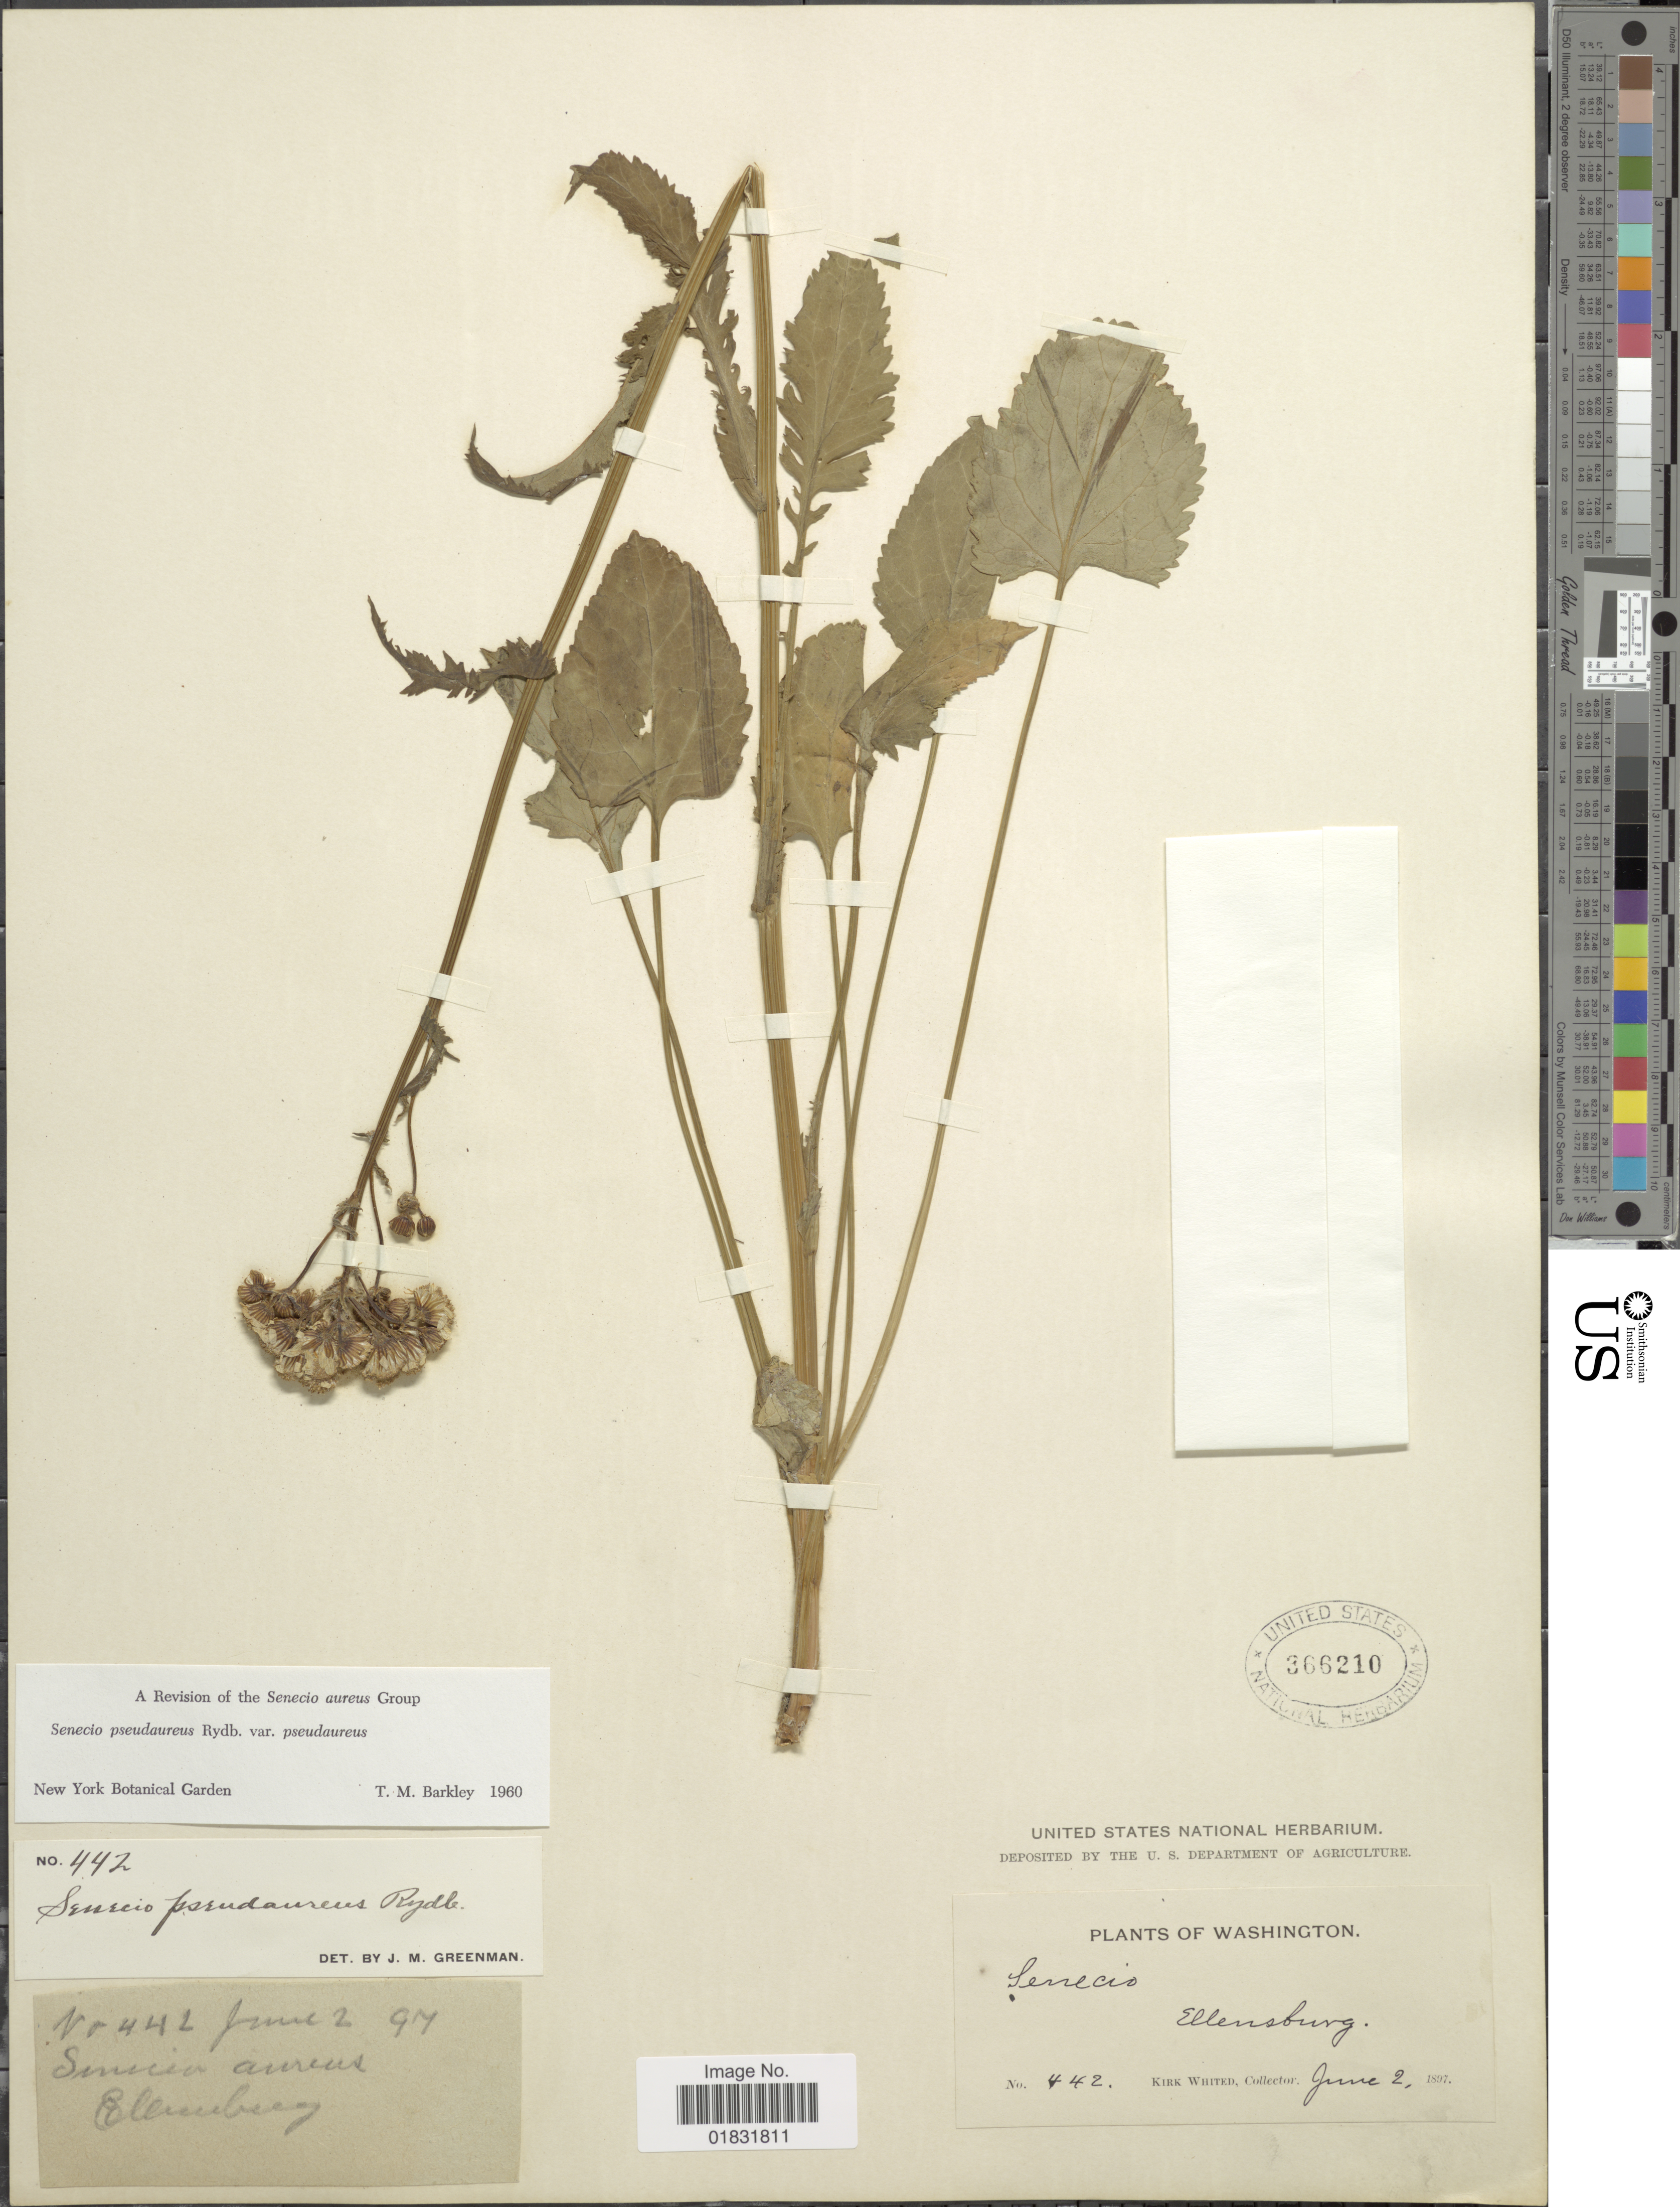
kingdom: Plantae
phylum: Tracheophyta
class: Magnoliopsida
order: Asterales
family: Asteraceae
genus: Packera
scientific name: Packera pseudaurea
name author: (Rydb.) W.A. Weber & Á. Löve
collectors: K. Whited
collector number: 442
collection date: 1897-06-02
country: United States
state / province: Washington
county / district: Kittitas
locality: Ellensburg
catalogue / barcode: US 366210